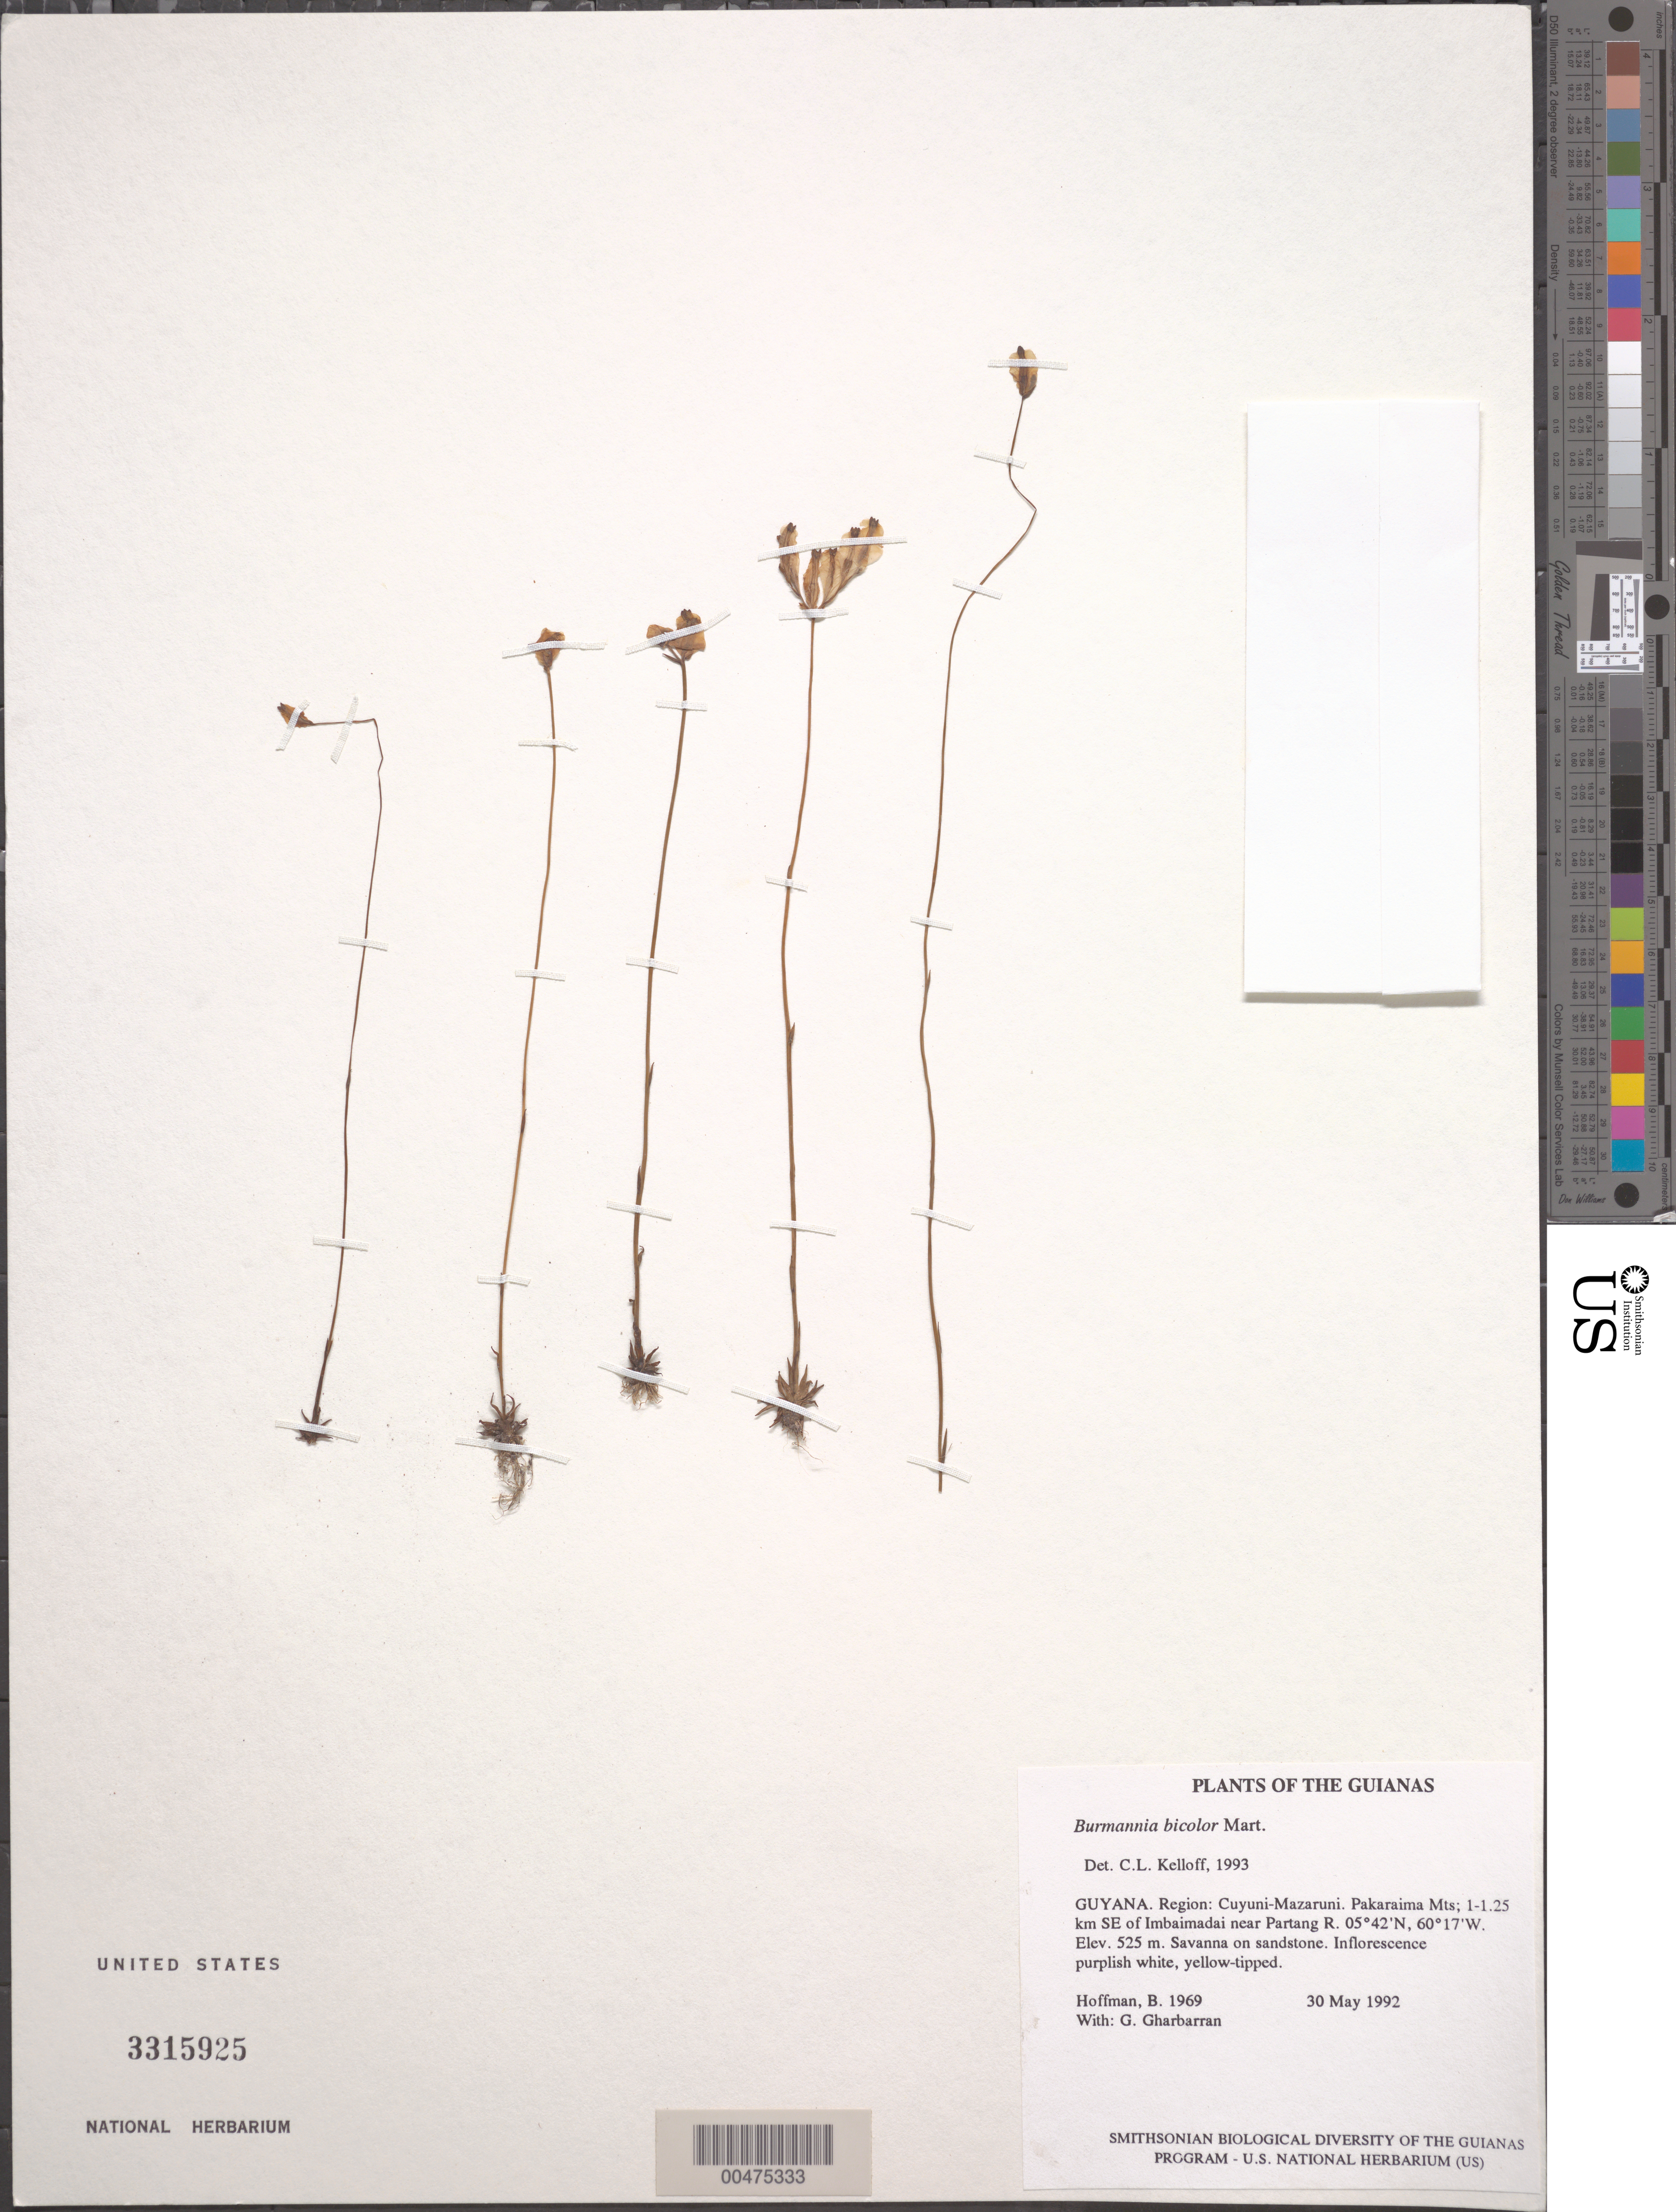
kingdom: Plantae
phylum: Tracheophyta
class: Liliopsida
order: Dioscoreales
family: Burmanniaceae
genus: Burmannia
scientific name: Burmannia bicolor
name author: Mart.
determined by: Kelloff, Carol L., (US), Smithsonian Institution - National Museum of Natural History (UNITED STATES)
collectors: B. Hoffman & G. Gharbarran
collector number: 1969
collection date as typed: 30 May 1992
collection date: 1992-05-30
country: Guyana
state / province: Cuyuni-Mazaruni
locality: Pakaraima Mts; 1-1.25 km SE of Imbaimadai near Partang River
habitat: Savanna on sandstone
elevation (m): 525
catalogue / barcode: US 3315925